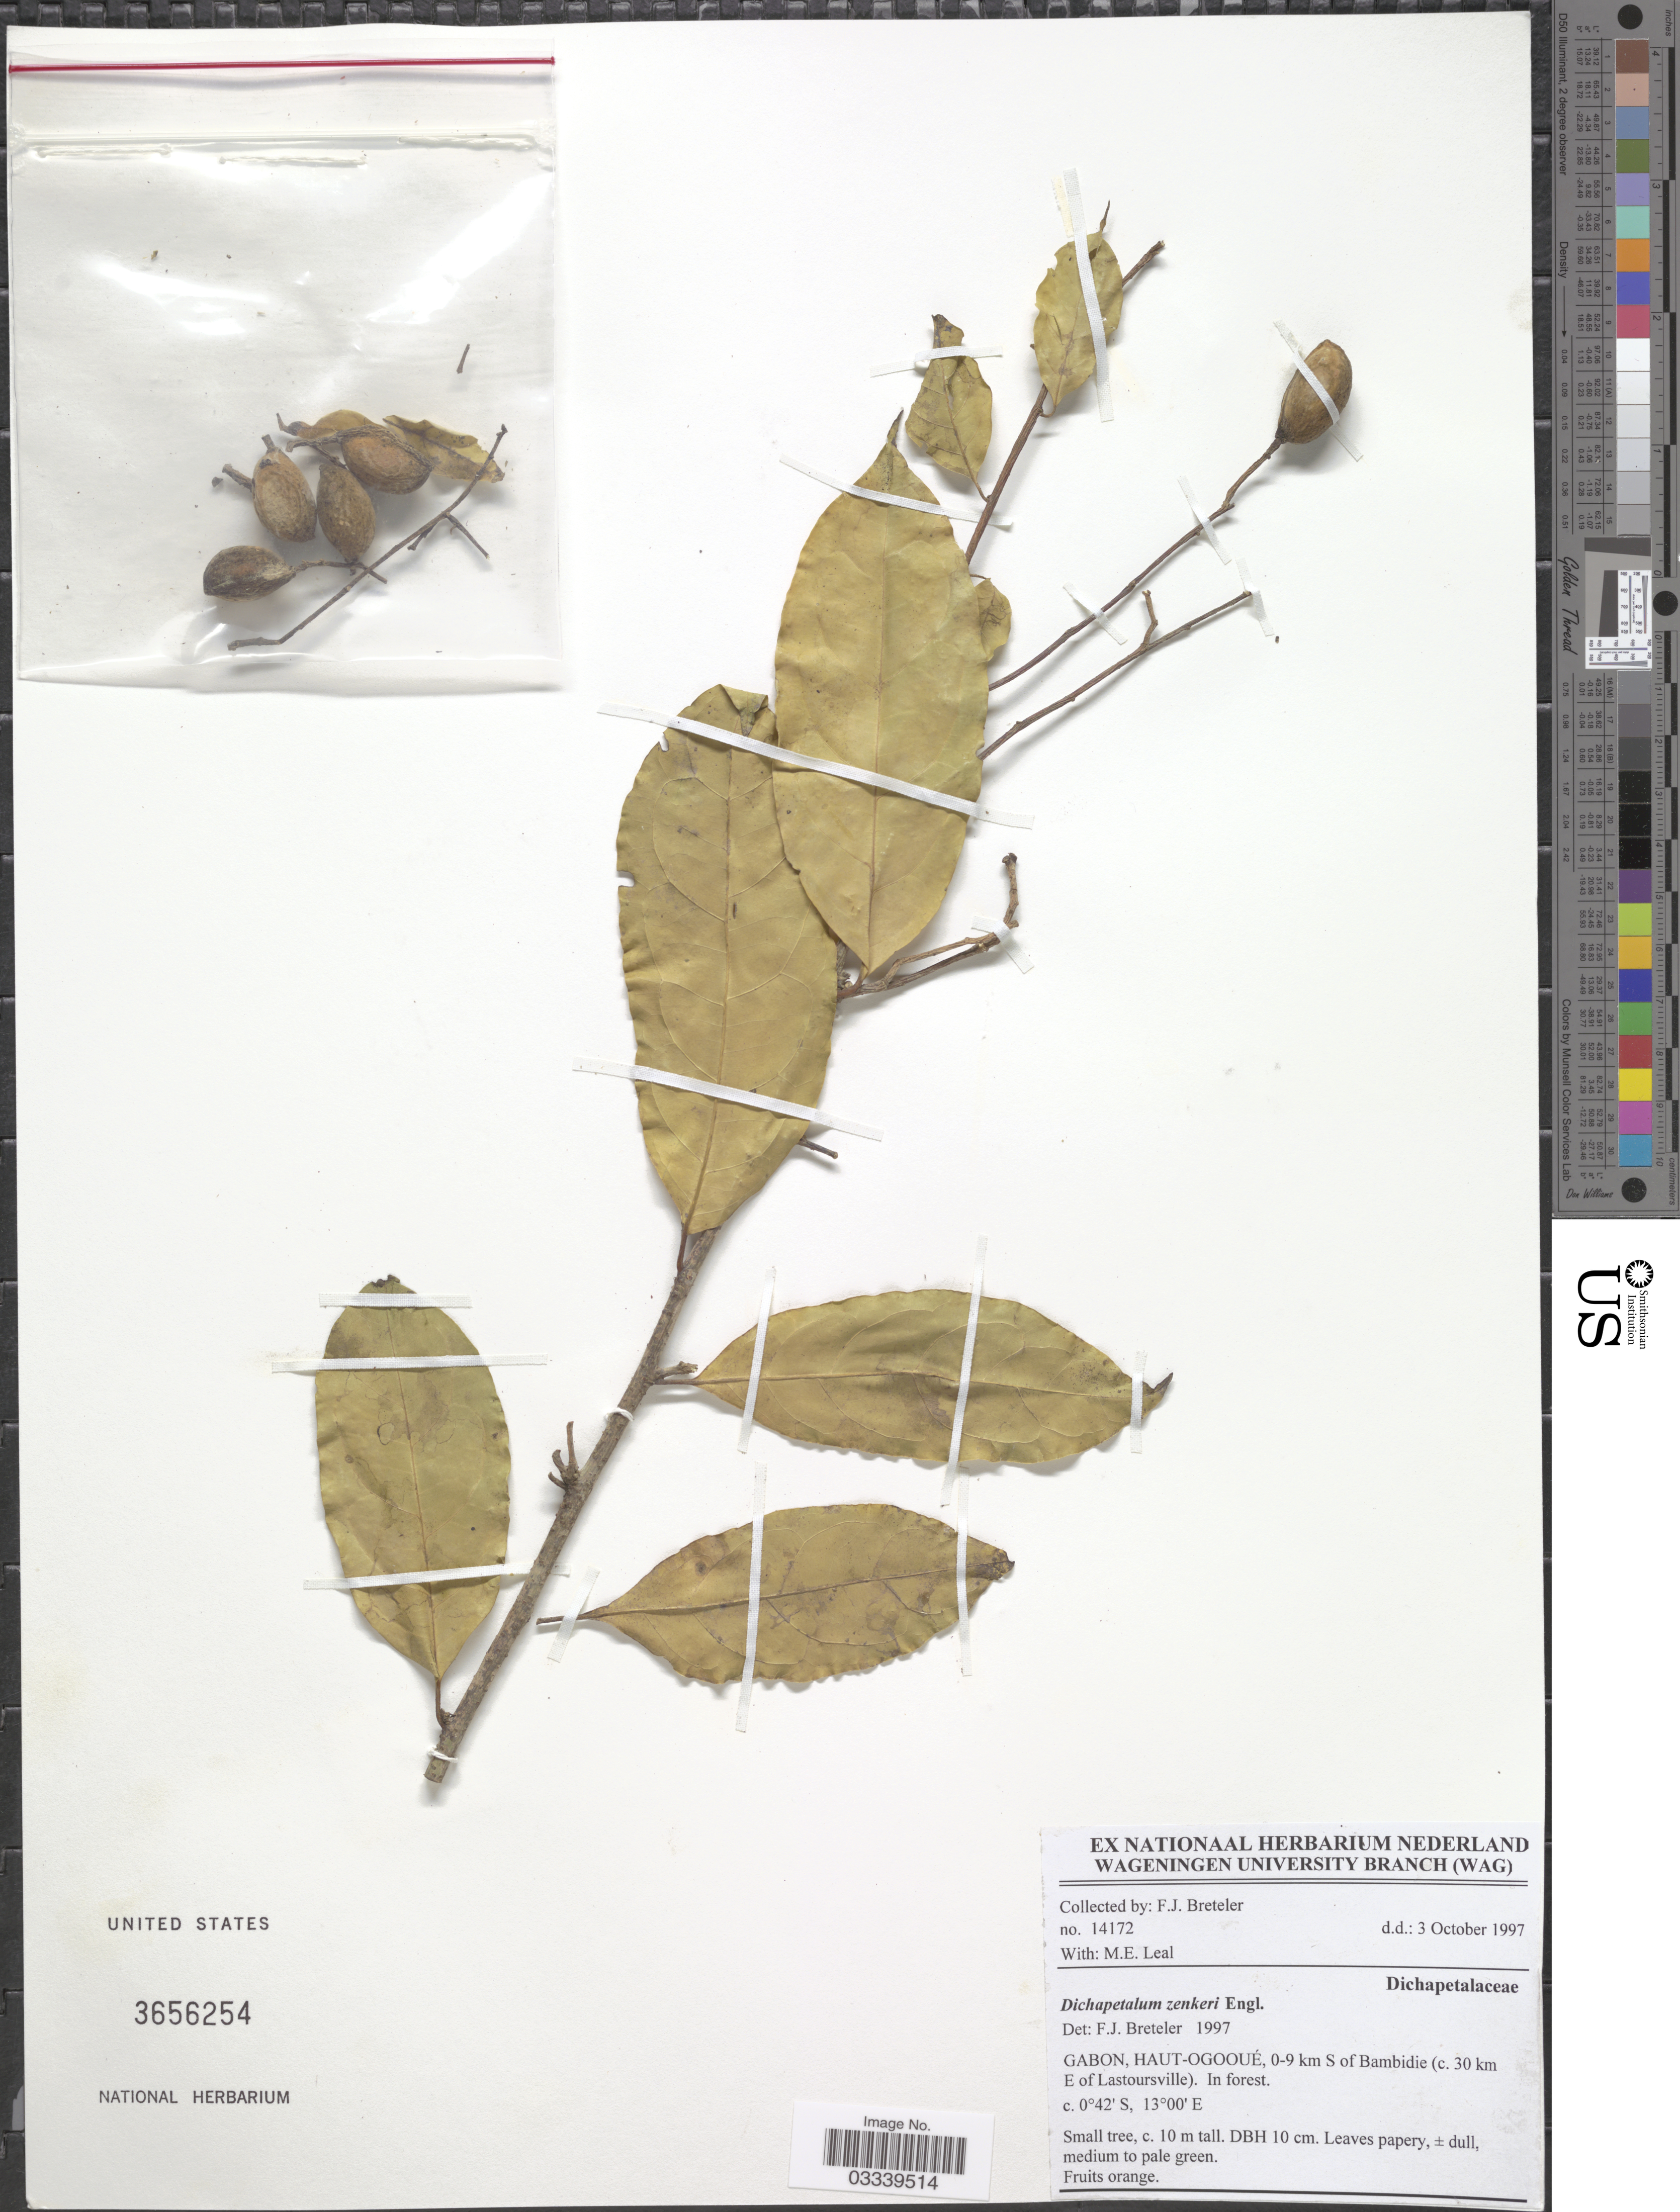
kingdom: Plantae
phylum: Tracheophyta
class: Magnoliopsida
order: Malpighiales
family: Dichapetalaceae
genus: Dichapetalum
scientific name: Dichapetalum zenkeri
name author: Engl.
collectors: F. J. Breteler & M. E. Leal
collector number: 14172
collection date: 1997-10-03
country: Gabon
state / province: Haut-Ogooue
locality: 0-9 km S of Bambidie (c. 30 km E of Lastoursville).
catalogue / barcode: US 3656254